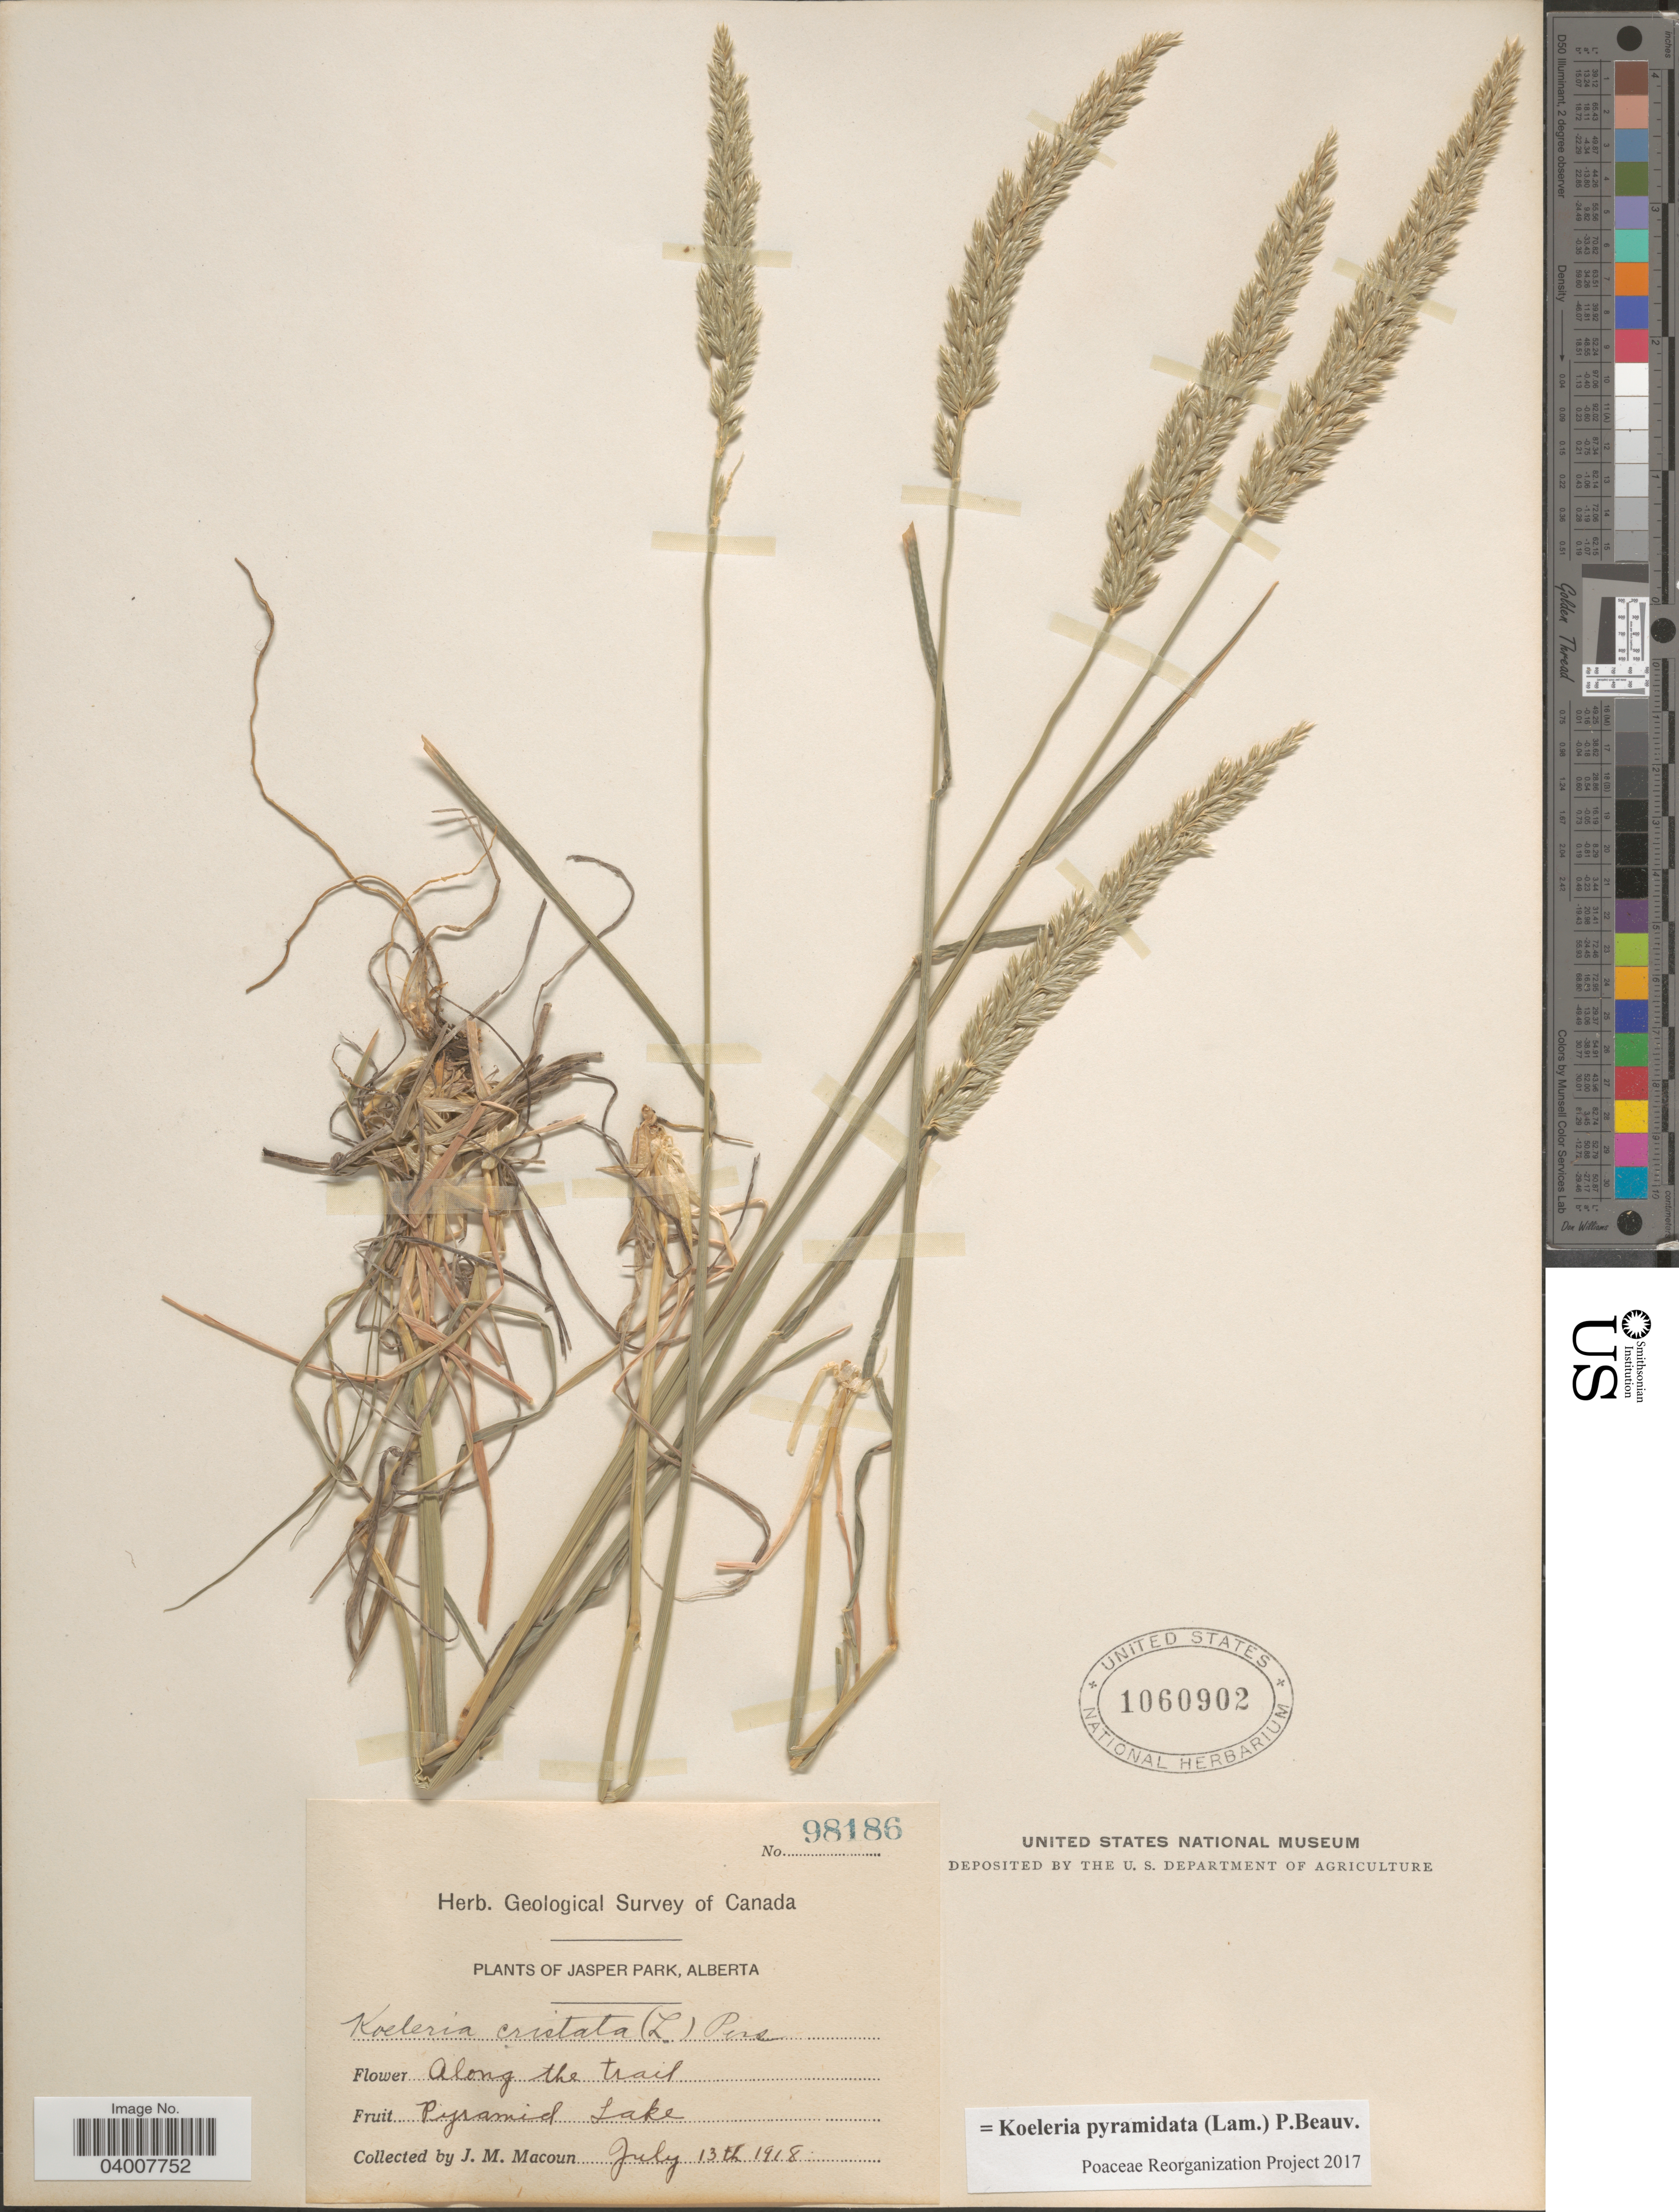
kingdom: Plantae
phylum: Tracheophyta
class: Liliopsida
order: Poales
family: Poaceae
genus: Koeleria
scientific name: Koeleria pyramidata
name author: (Lam.) P. Beauv.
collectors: J. M. Macoun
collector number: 98186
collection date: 1918-07-13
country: Canada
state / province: Alberta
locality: Jasper Park. Along the trail. Pyramid Lake.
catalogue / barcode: US 1060902